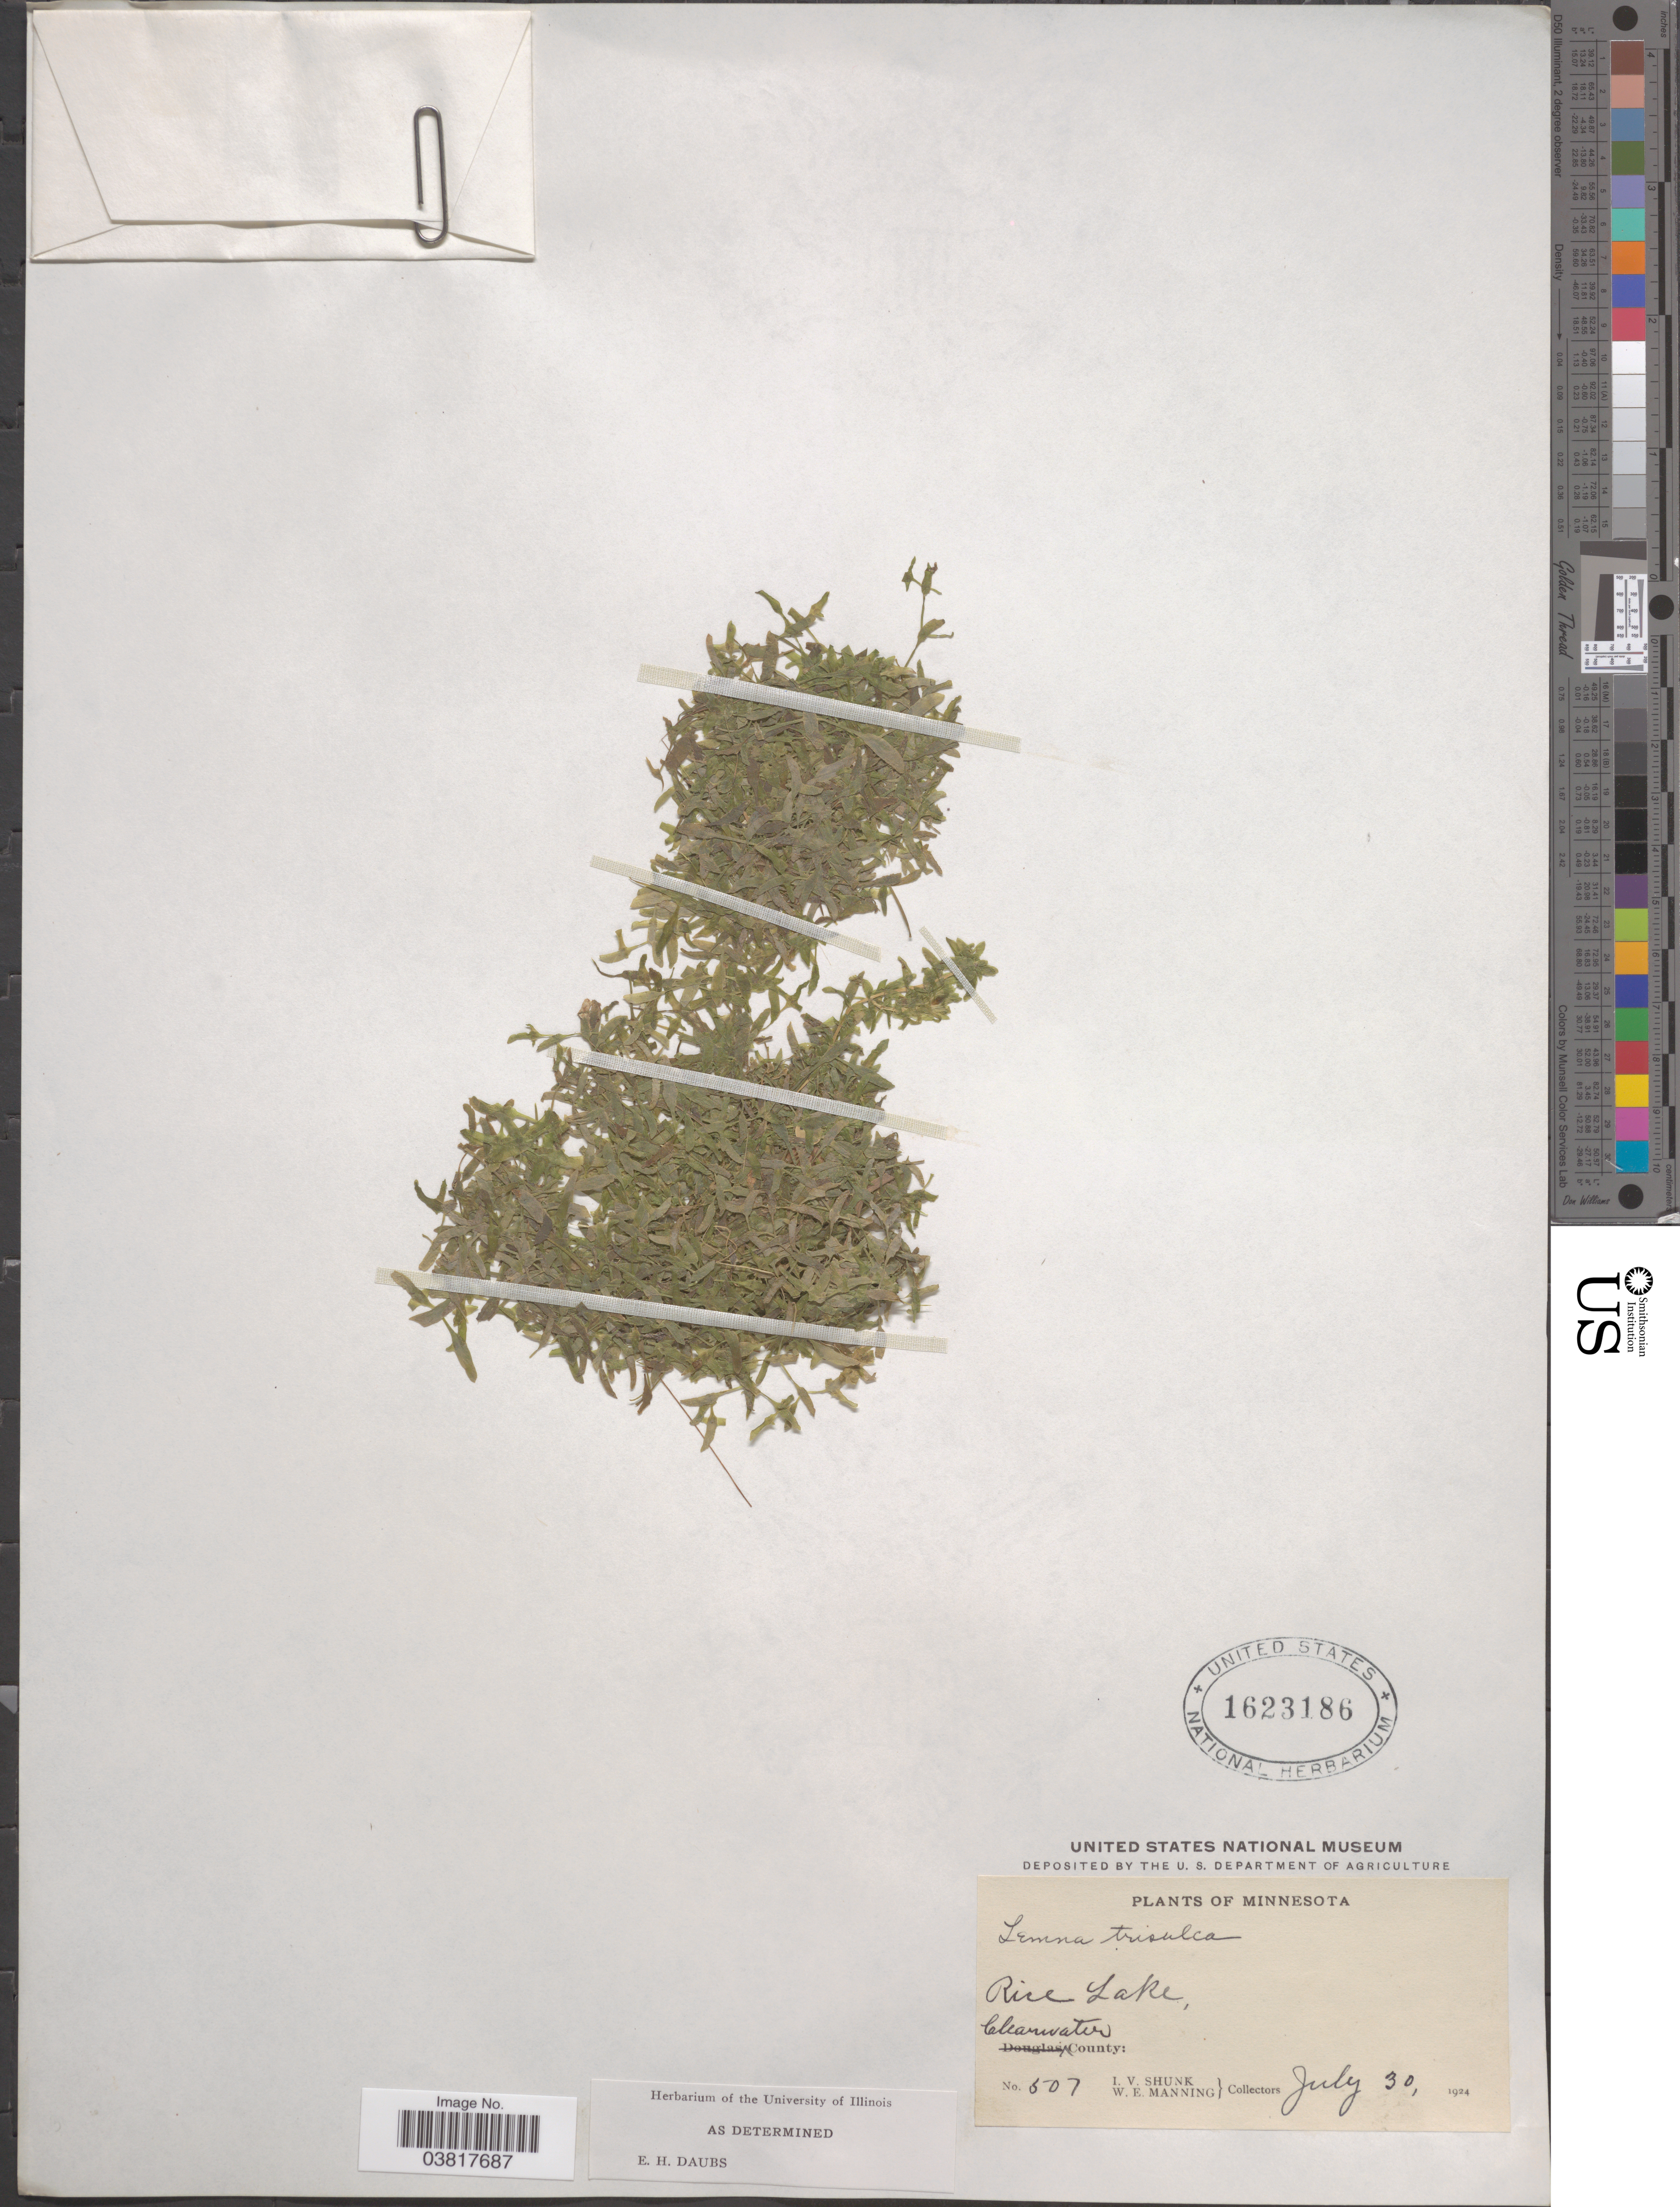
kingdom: Plantae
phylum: Tracheophyta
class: Liliopsida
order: Alismatales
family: Araceae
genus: Lemna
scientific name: Lemna trisulca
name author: L.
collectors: I. Shunk & W. Manning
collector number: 507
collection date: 1924-07-30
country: United States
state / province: Minnesota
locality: Rice Lake, Clearwater County.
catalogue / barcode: US 1623186